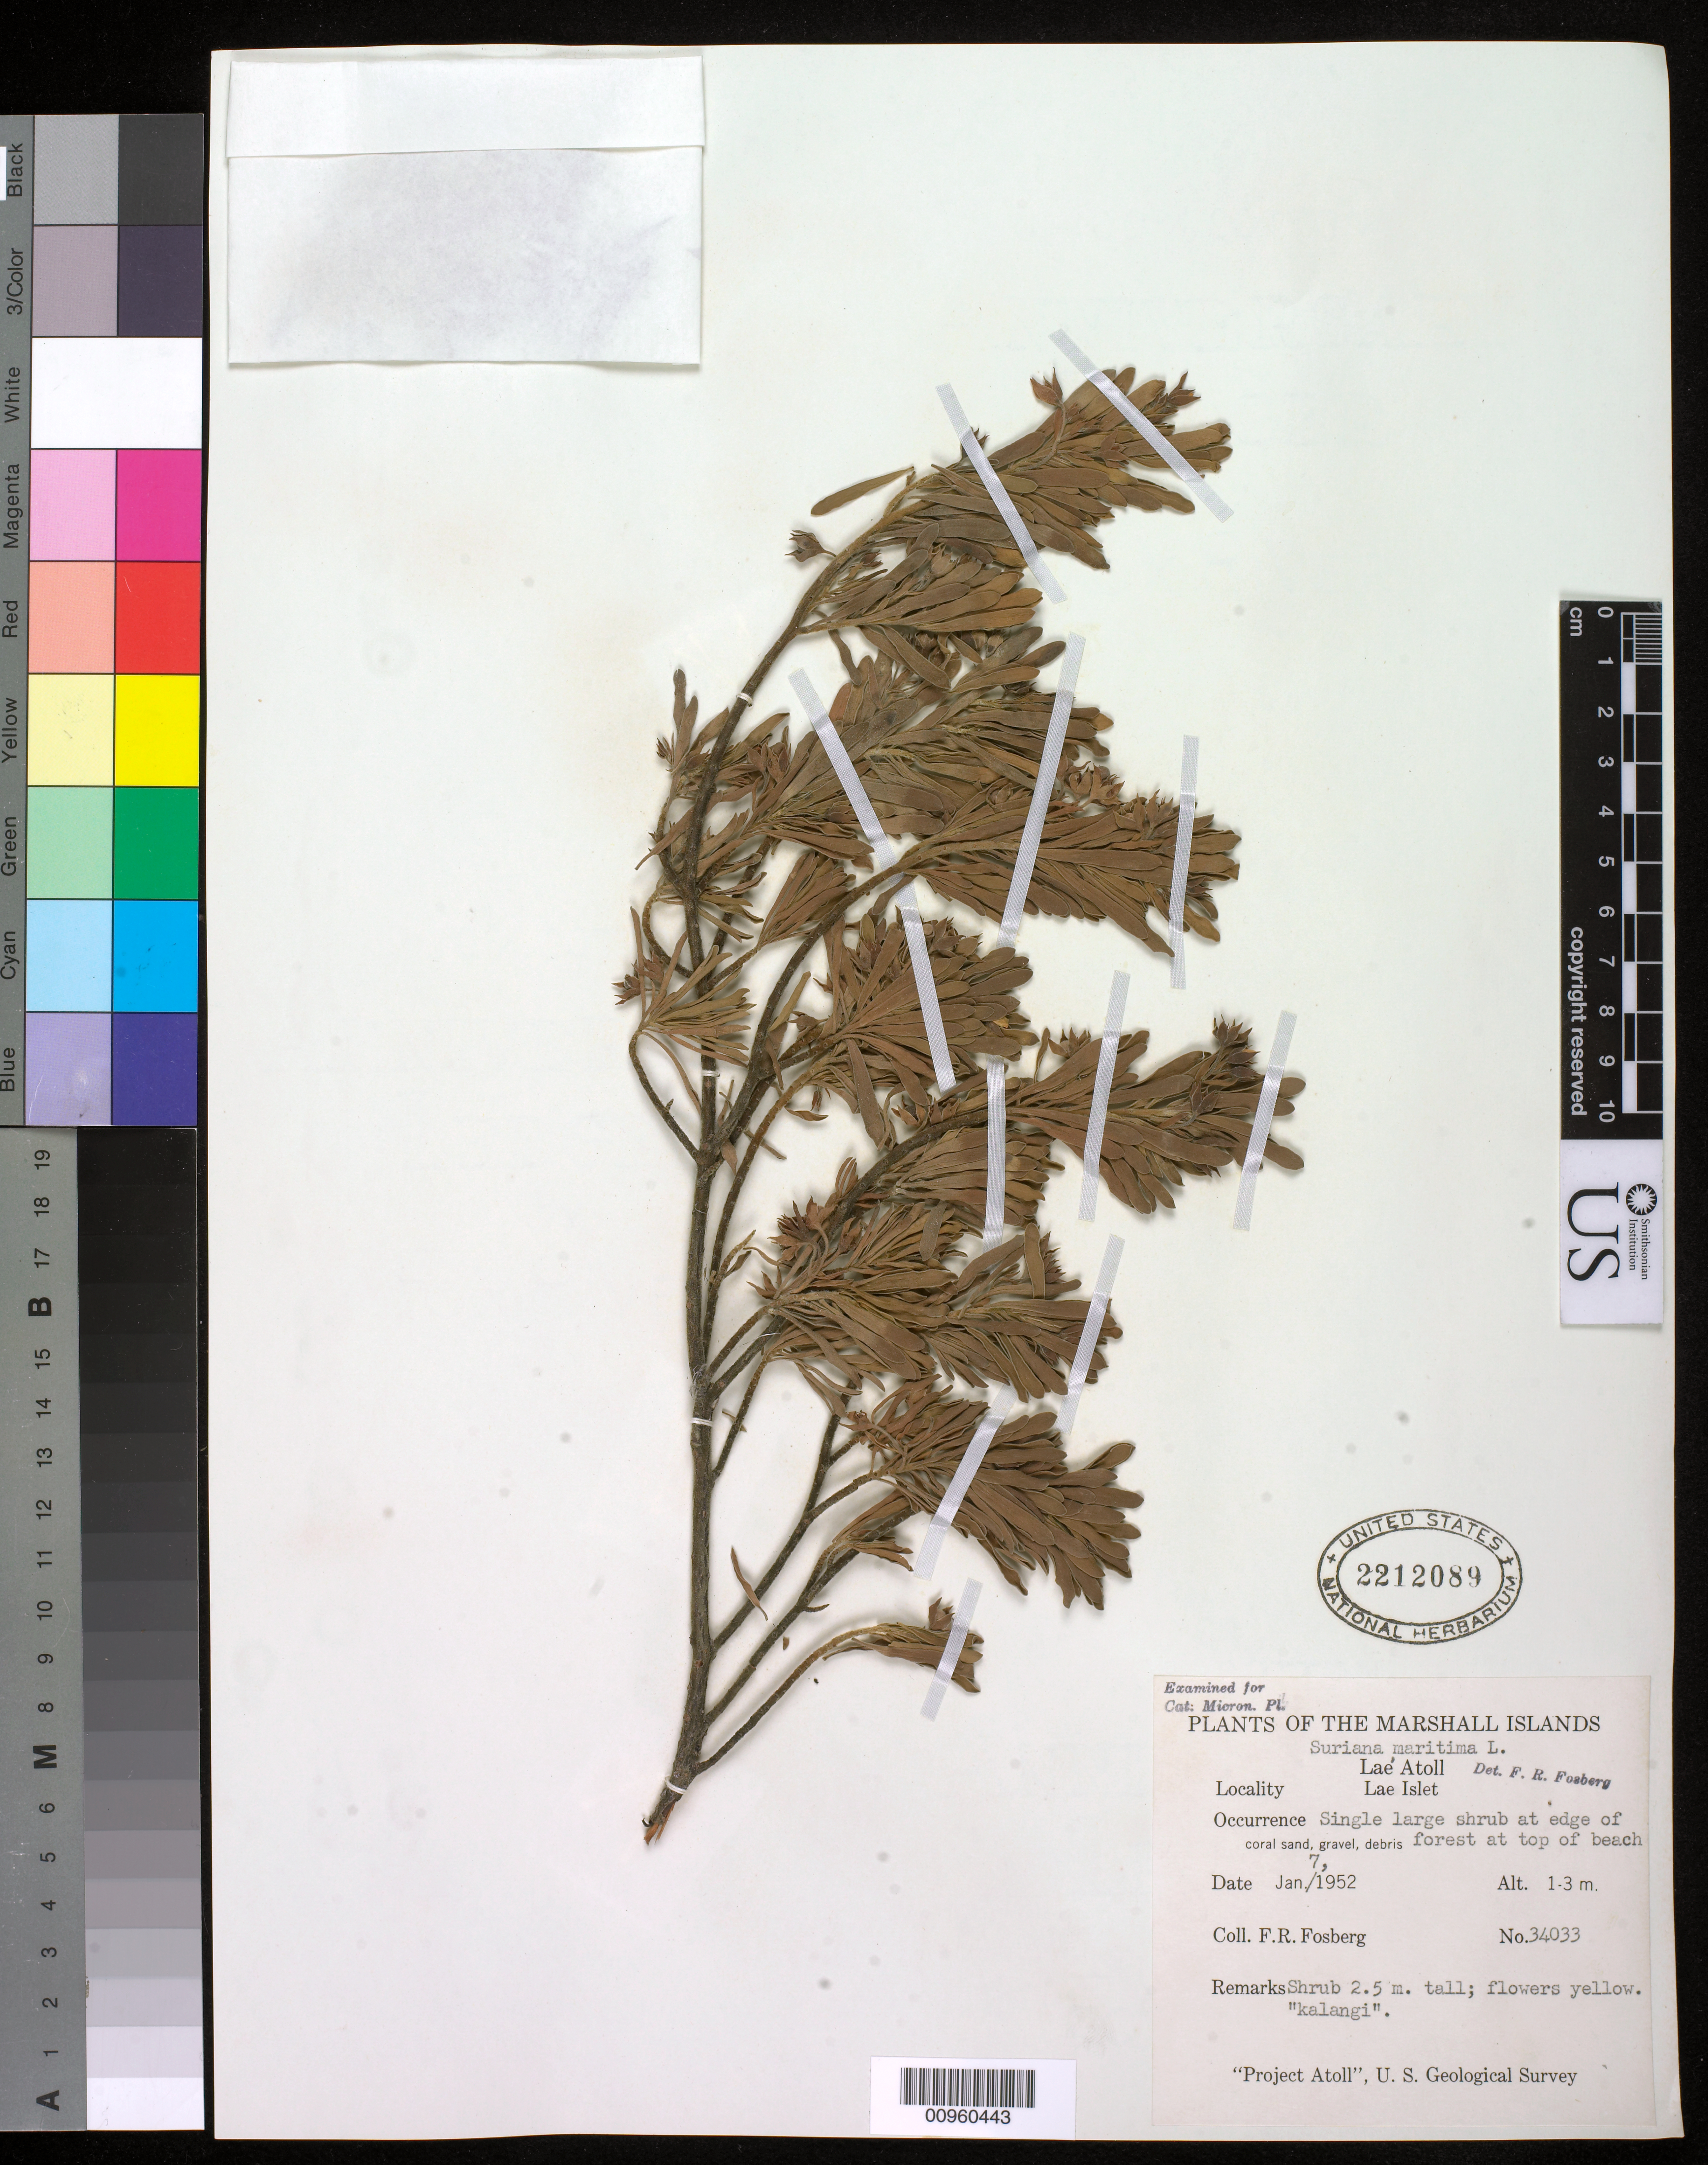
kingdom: Plantae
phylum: Tracheophyta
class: Magnoliopsida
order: Fabales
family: Surianaceae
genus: Suriana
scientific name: Suriana maritima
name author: L.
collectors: F. R. Fosberg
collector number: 34033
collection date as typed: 07 Jan 1952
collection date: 1952-01-07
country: Marshall Islands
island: Lae Atoll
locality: Marshall Islands, Lae Islet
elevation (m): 1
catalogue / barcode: US 2212089